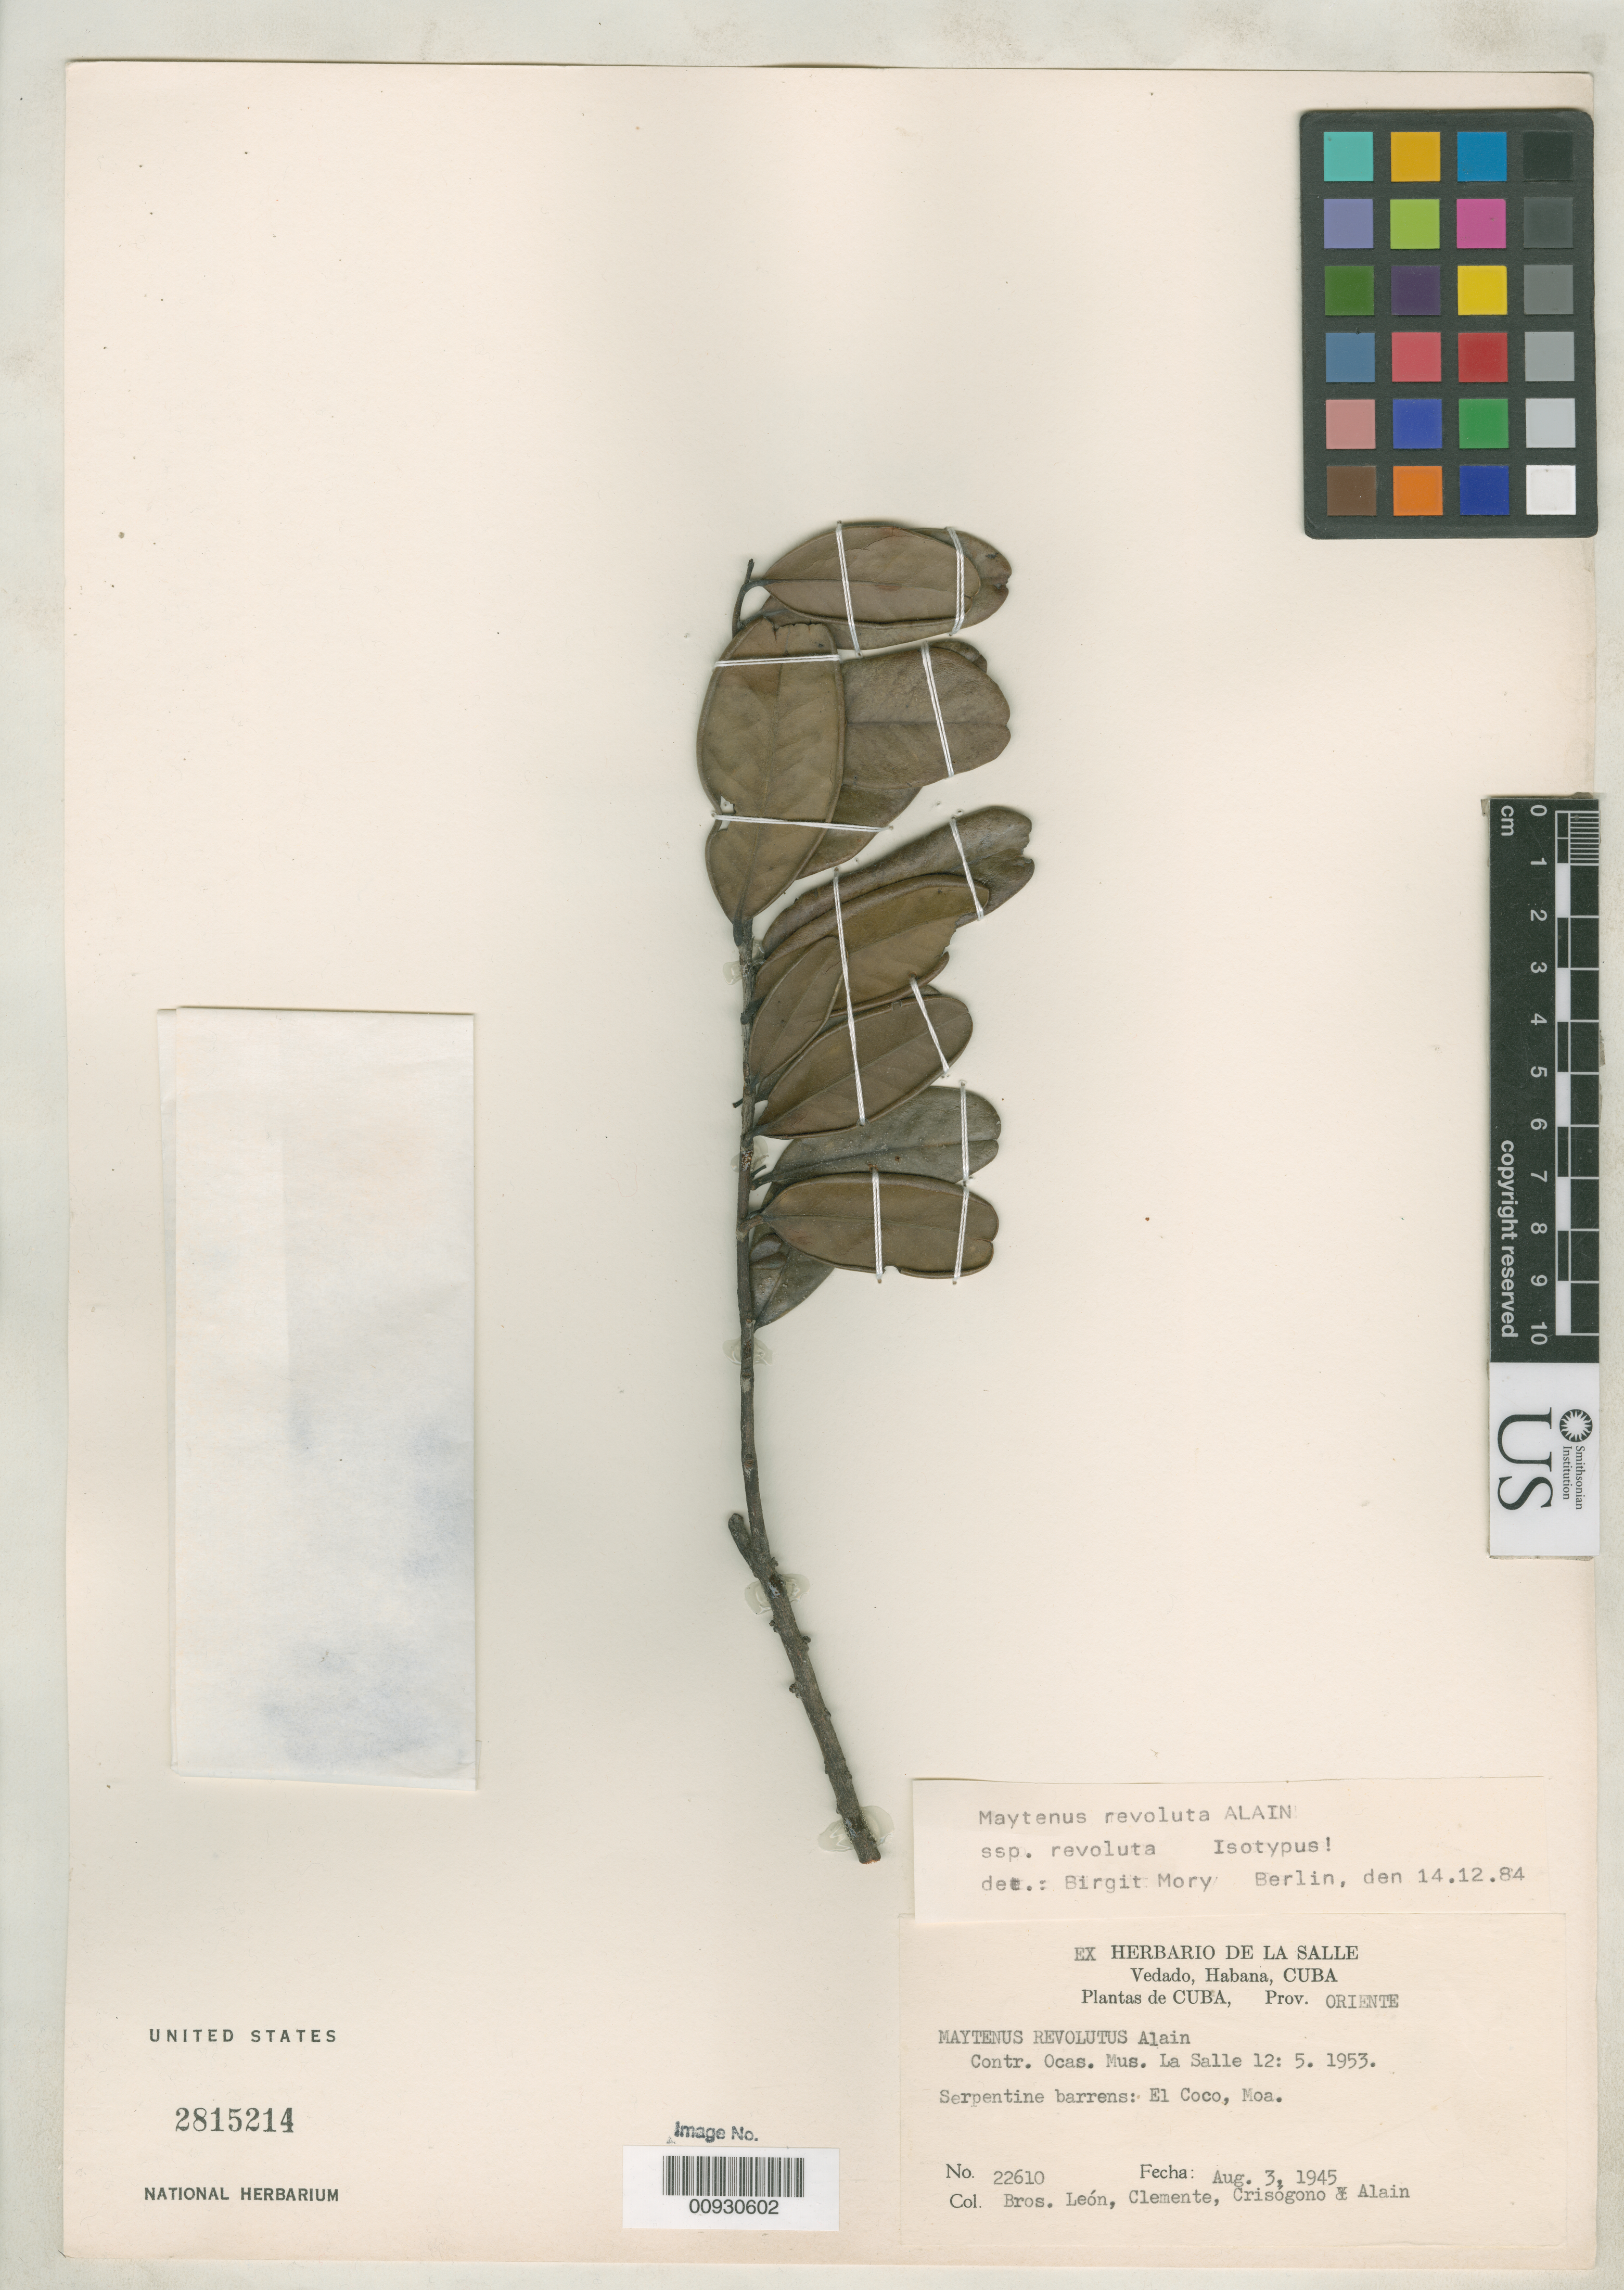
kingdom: Plantae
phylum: Tracheophyta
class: Magnoliopsida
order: Celastrales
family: Celastraceae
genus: Maytenus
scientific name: Maytenus revoluta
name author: Alain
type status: Isotype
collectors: Bro. León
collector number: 22610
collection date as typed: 03 Aug 1945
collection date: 1945-08-03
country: Cuba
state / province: Oriente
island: Greater Antilles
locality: El Coco, Moa.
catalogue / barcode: US 2815214